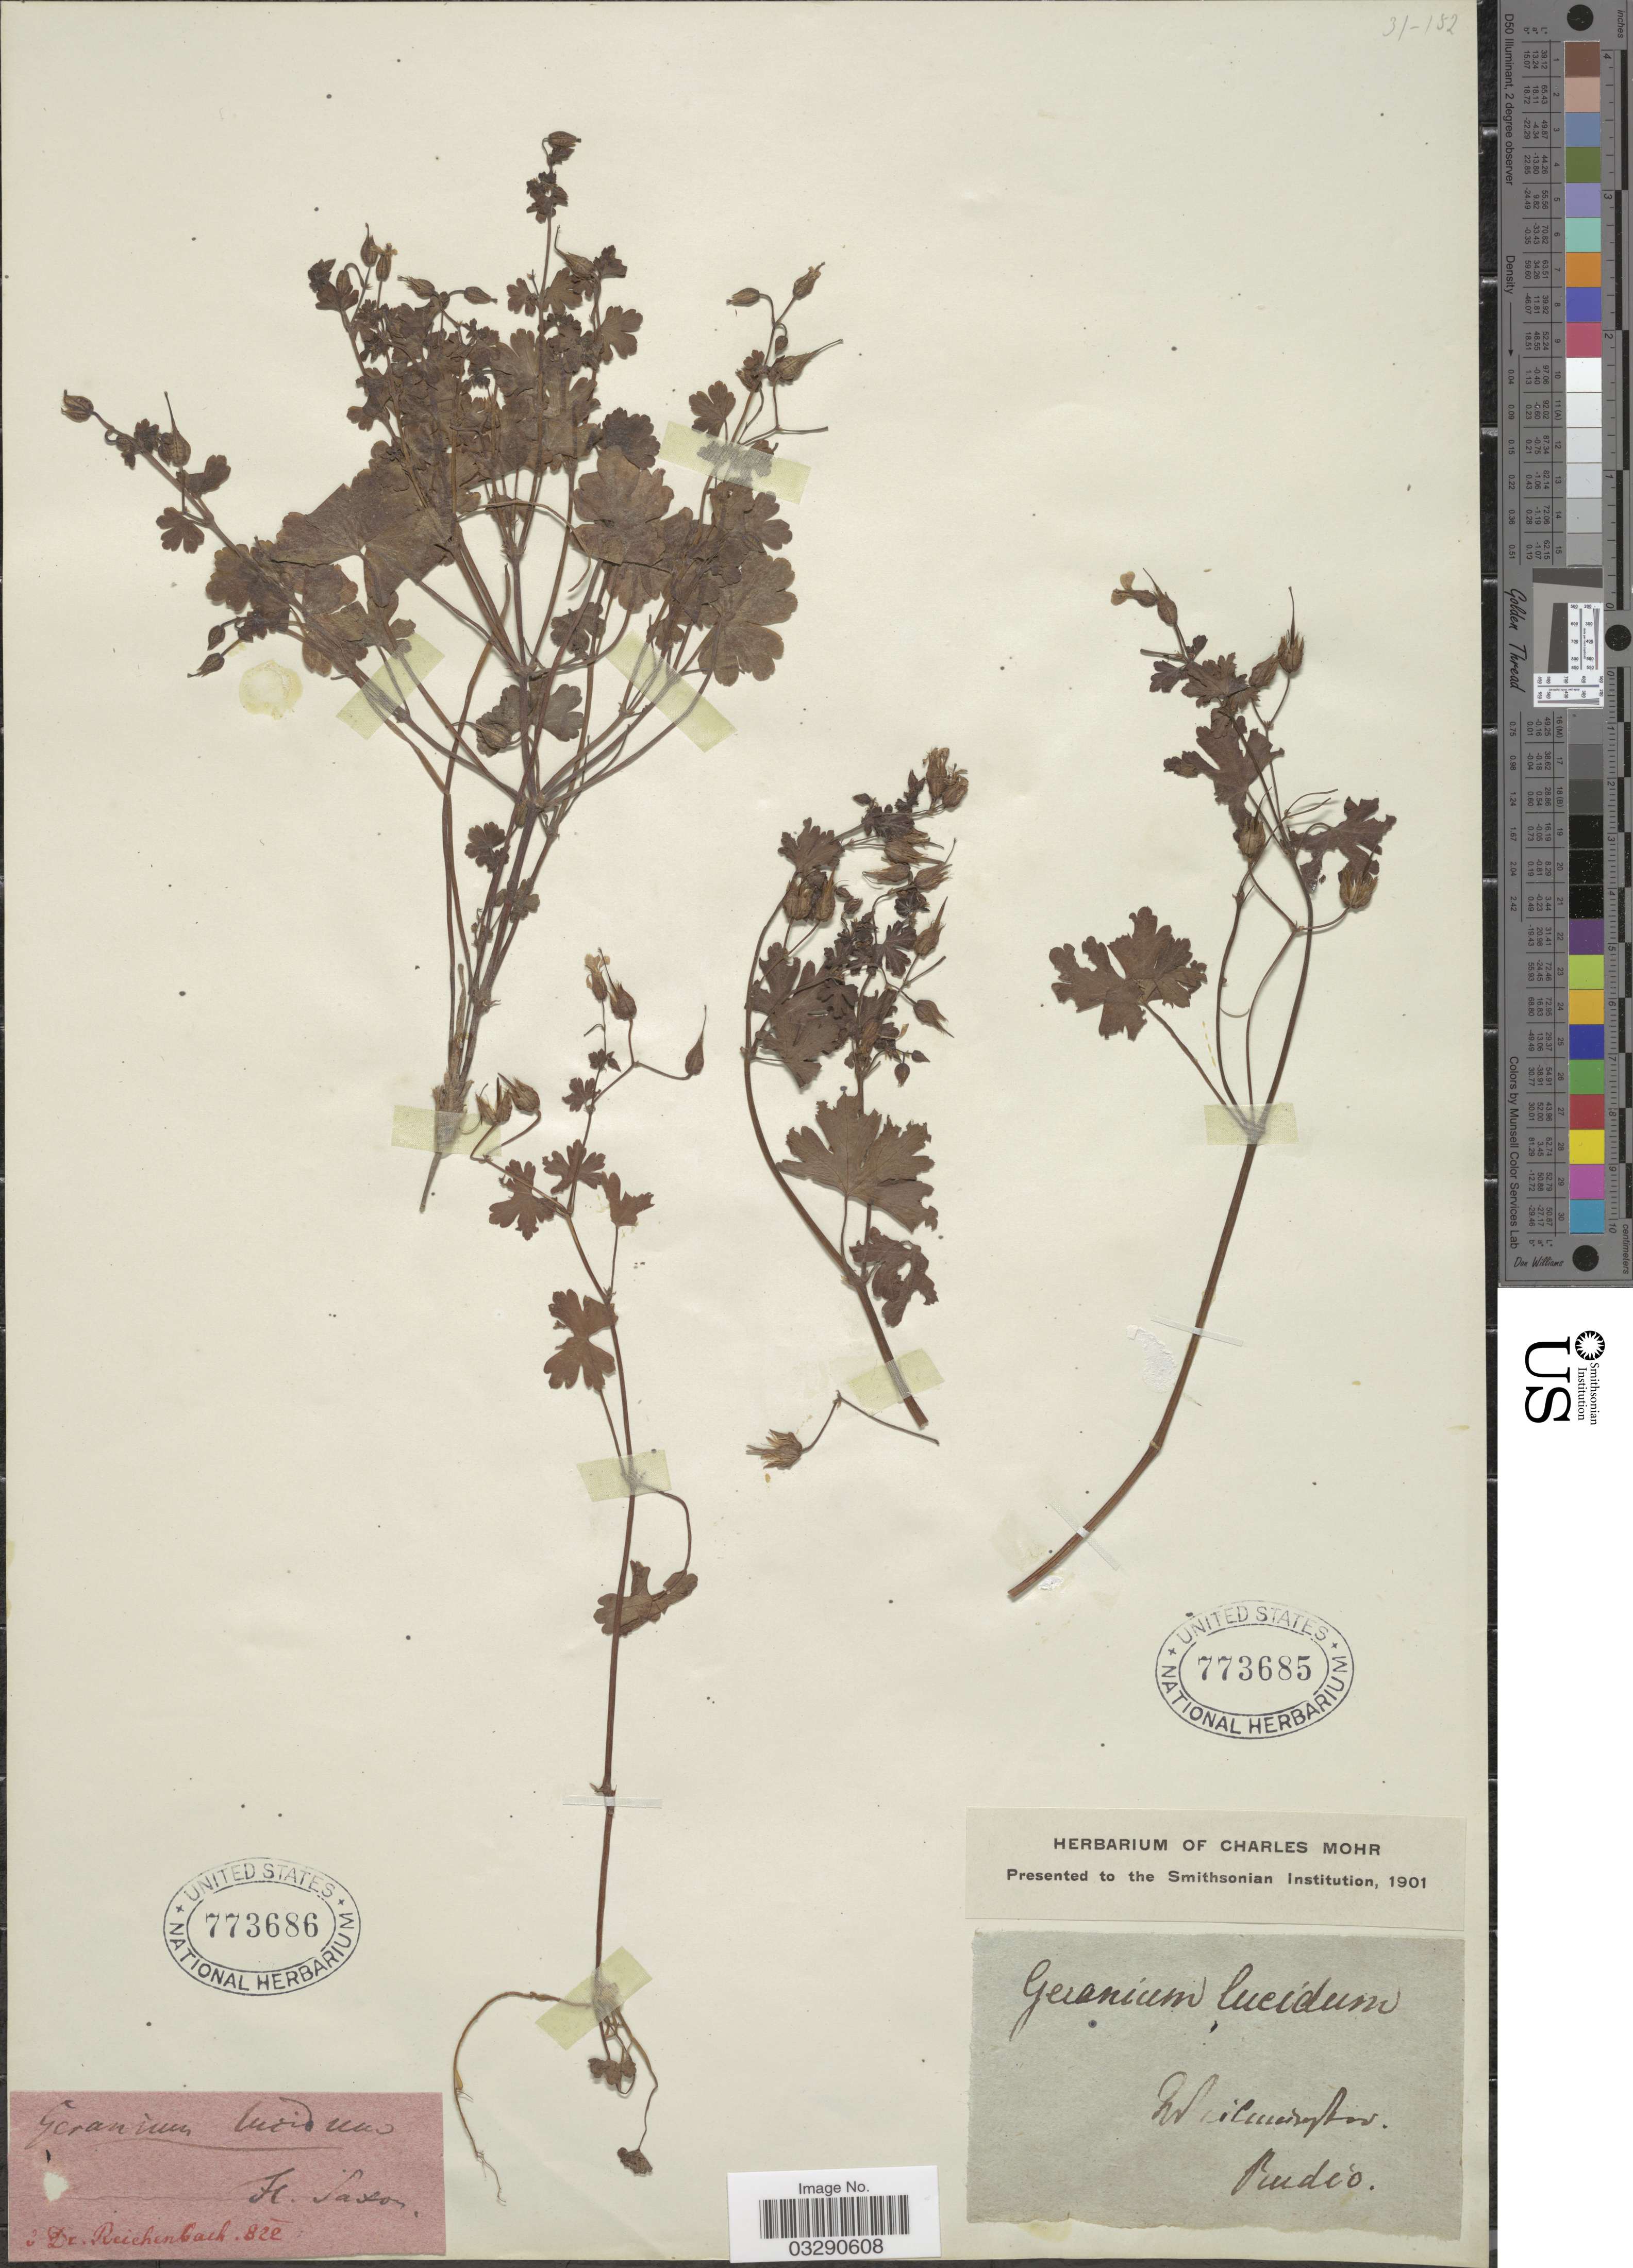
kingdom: Plantae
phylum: Tracheophyta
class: Magnoliopsida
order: Geraniales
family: Geraniaceae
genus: Geranium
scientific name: Geranium lucidum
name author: L.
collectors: Rudio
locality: Sud Cilumrukov [interpreted].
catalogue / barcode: US 773685